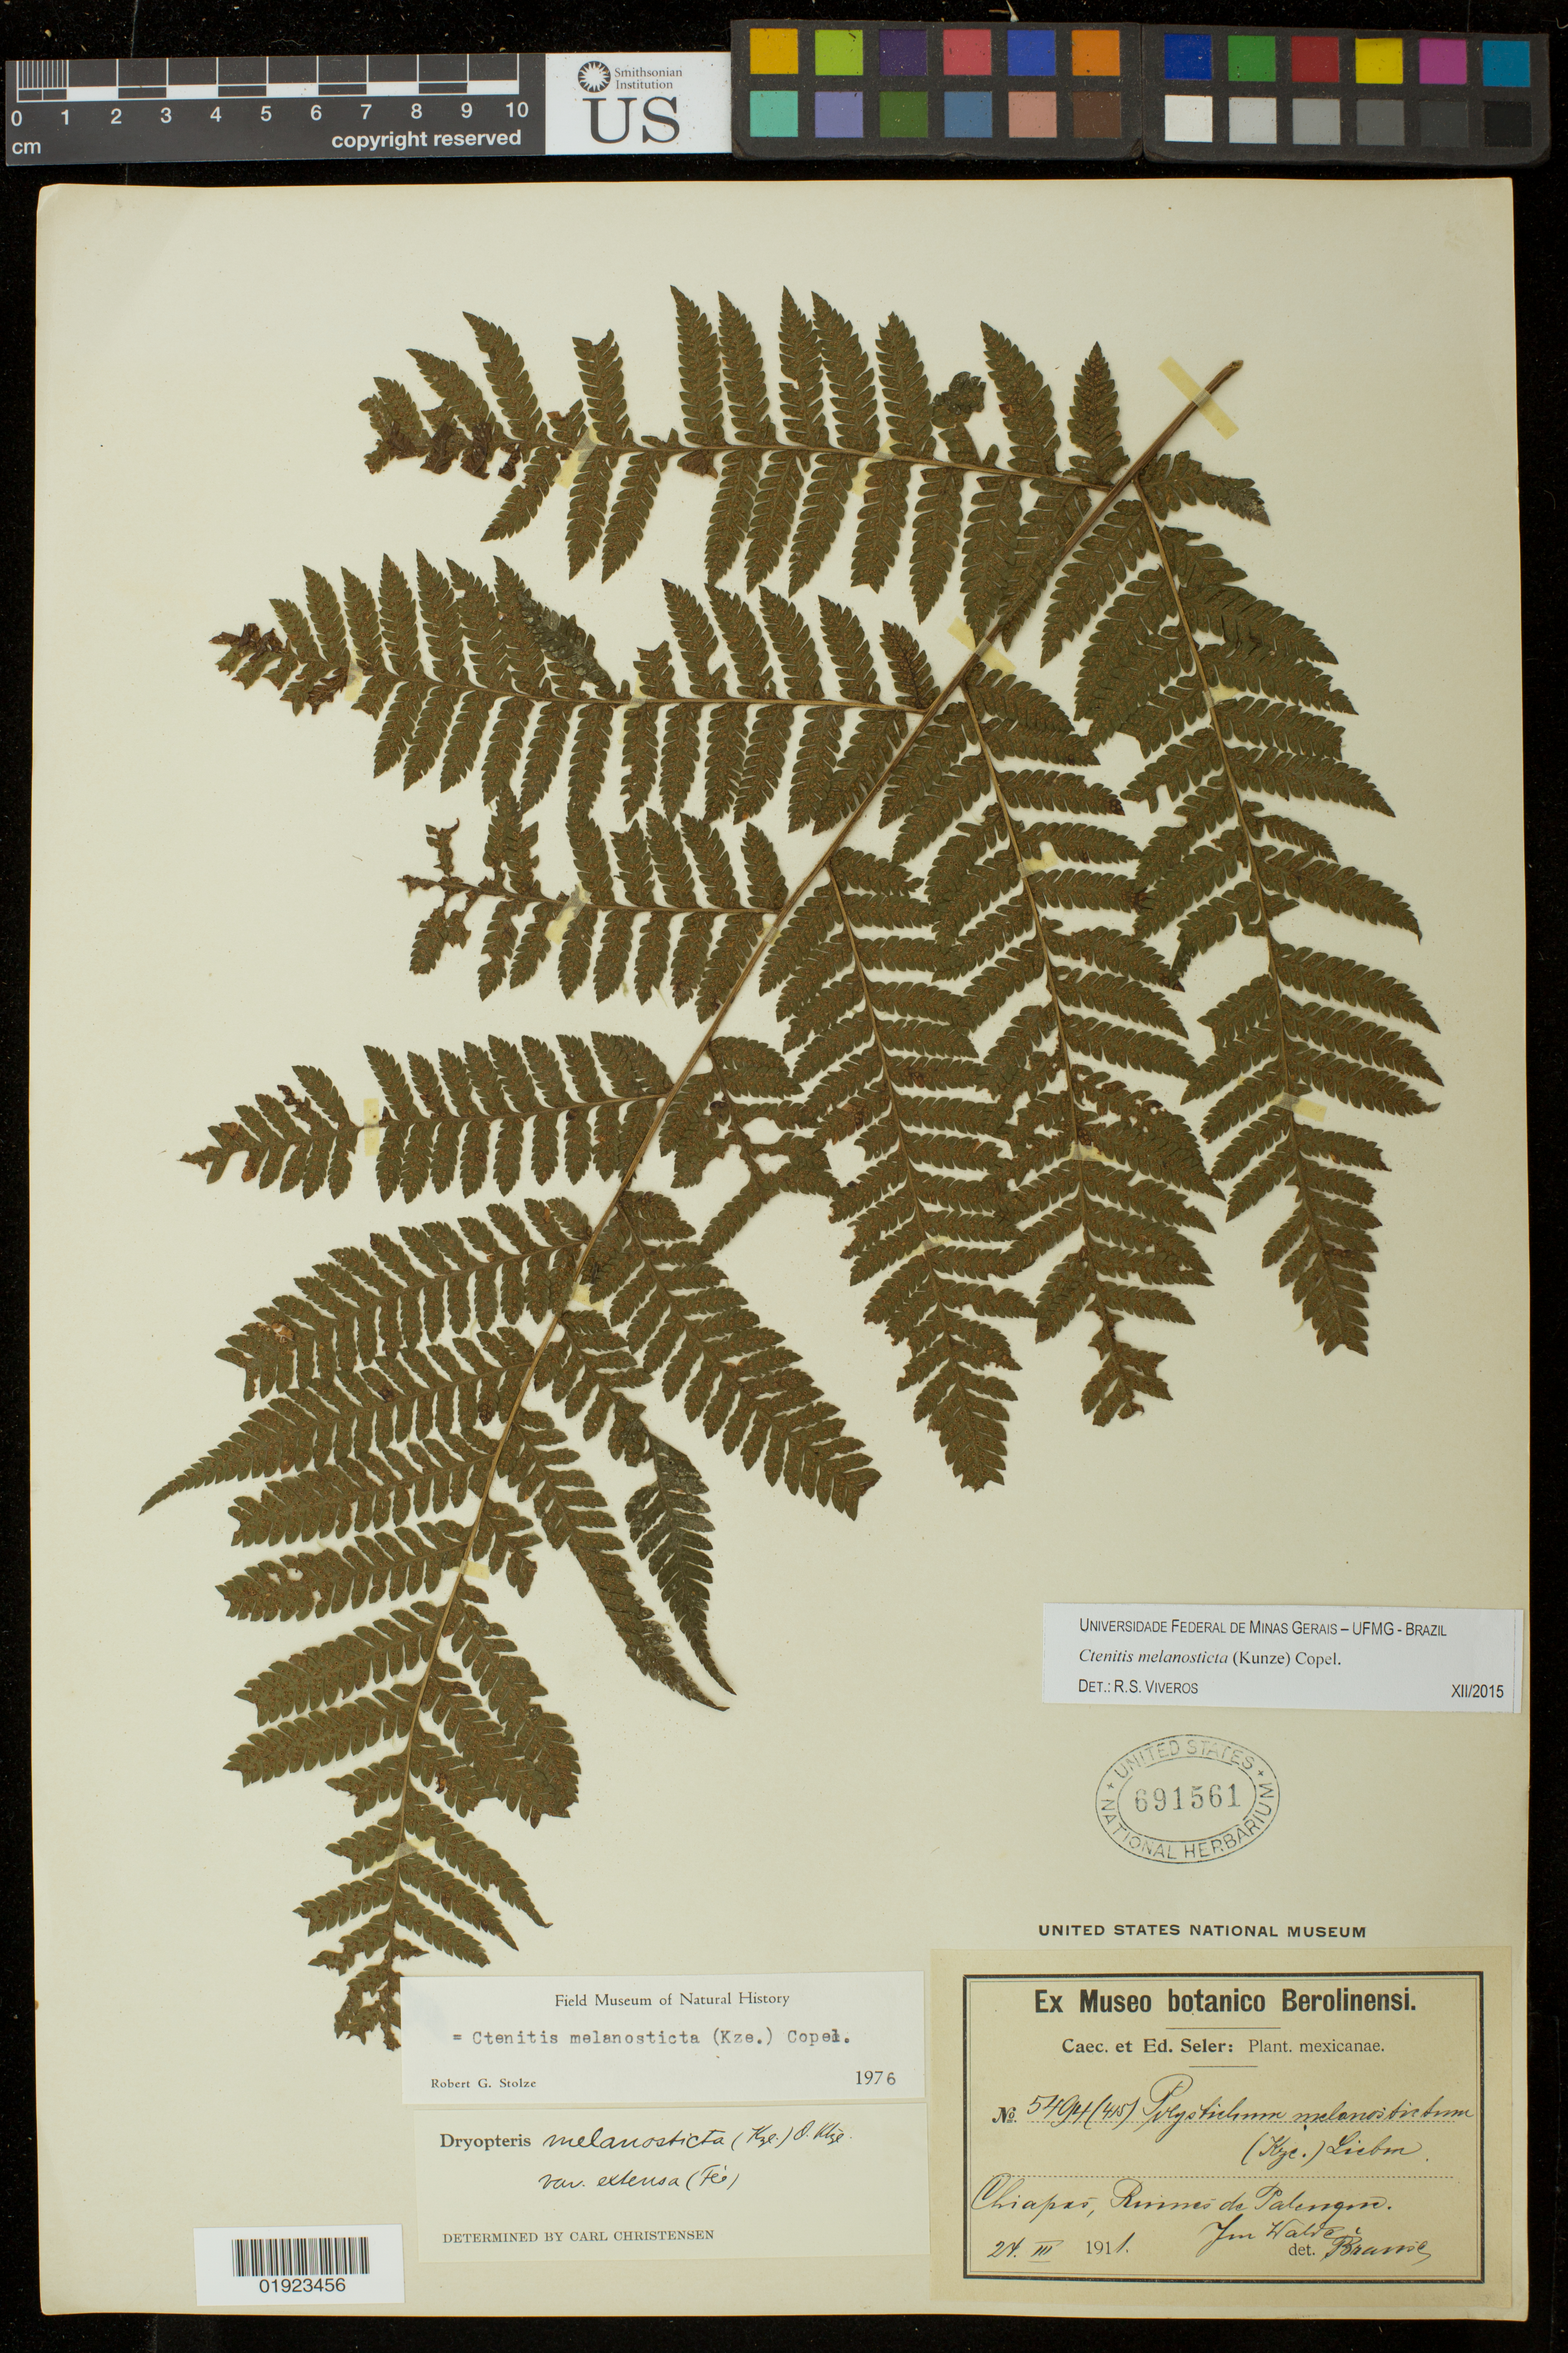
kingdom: Plantae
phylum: Tracheophyta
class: Polypodiopsida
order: Polypodiales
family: Dryopteridaceae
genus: Ctenitis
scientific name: Ctenitis melanosticta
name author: (Kunze) Copel.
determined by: Viveros, R. S.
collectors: ex Caec. et Ed Seler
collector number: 5494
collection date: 1911-03-24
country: México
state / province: Chiapas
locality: Ruinas de Palenque.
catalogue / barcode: US 691561